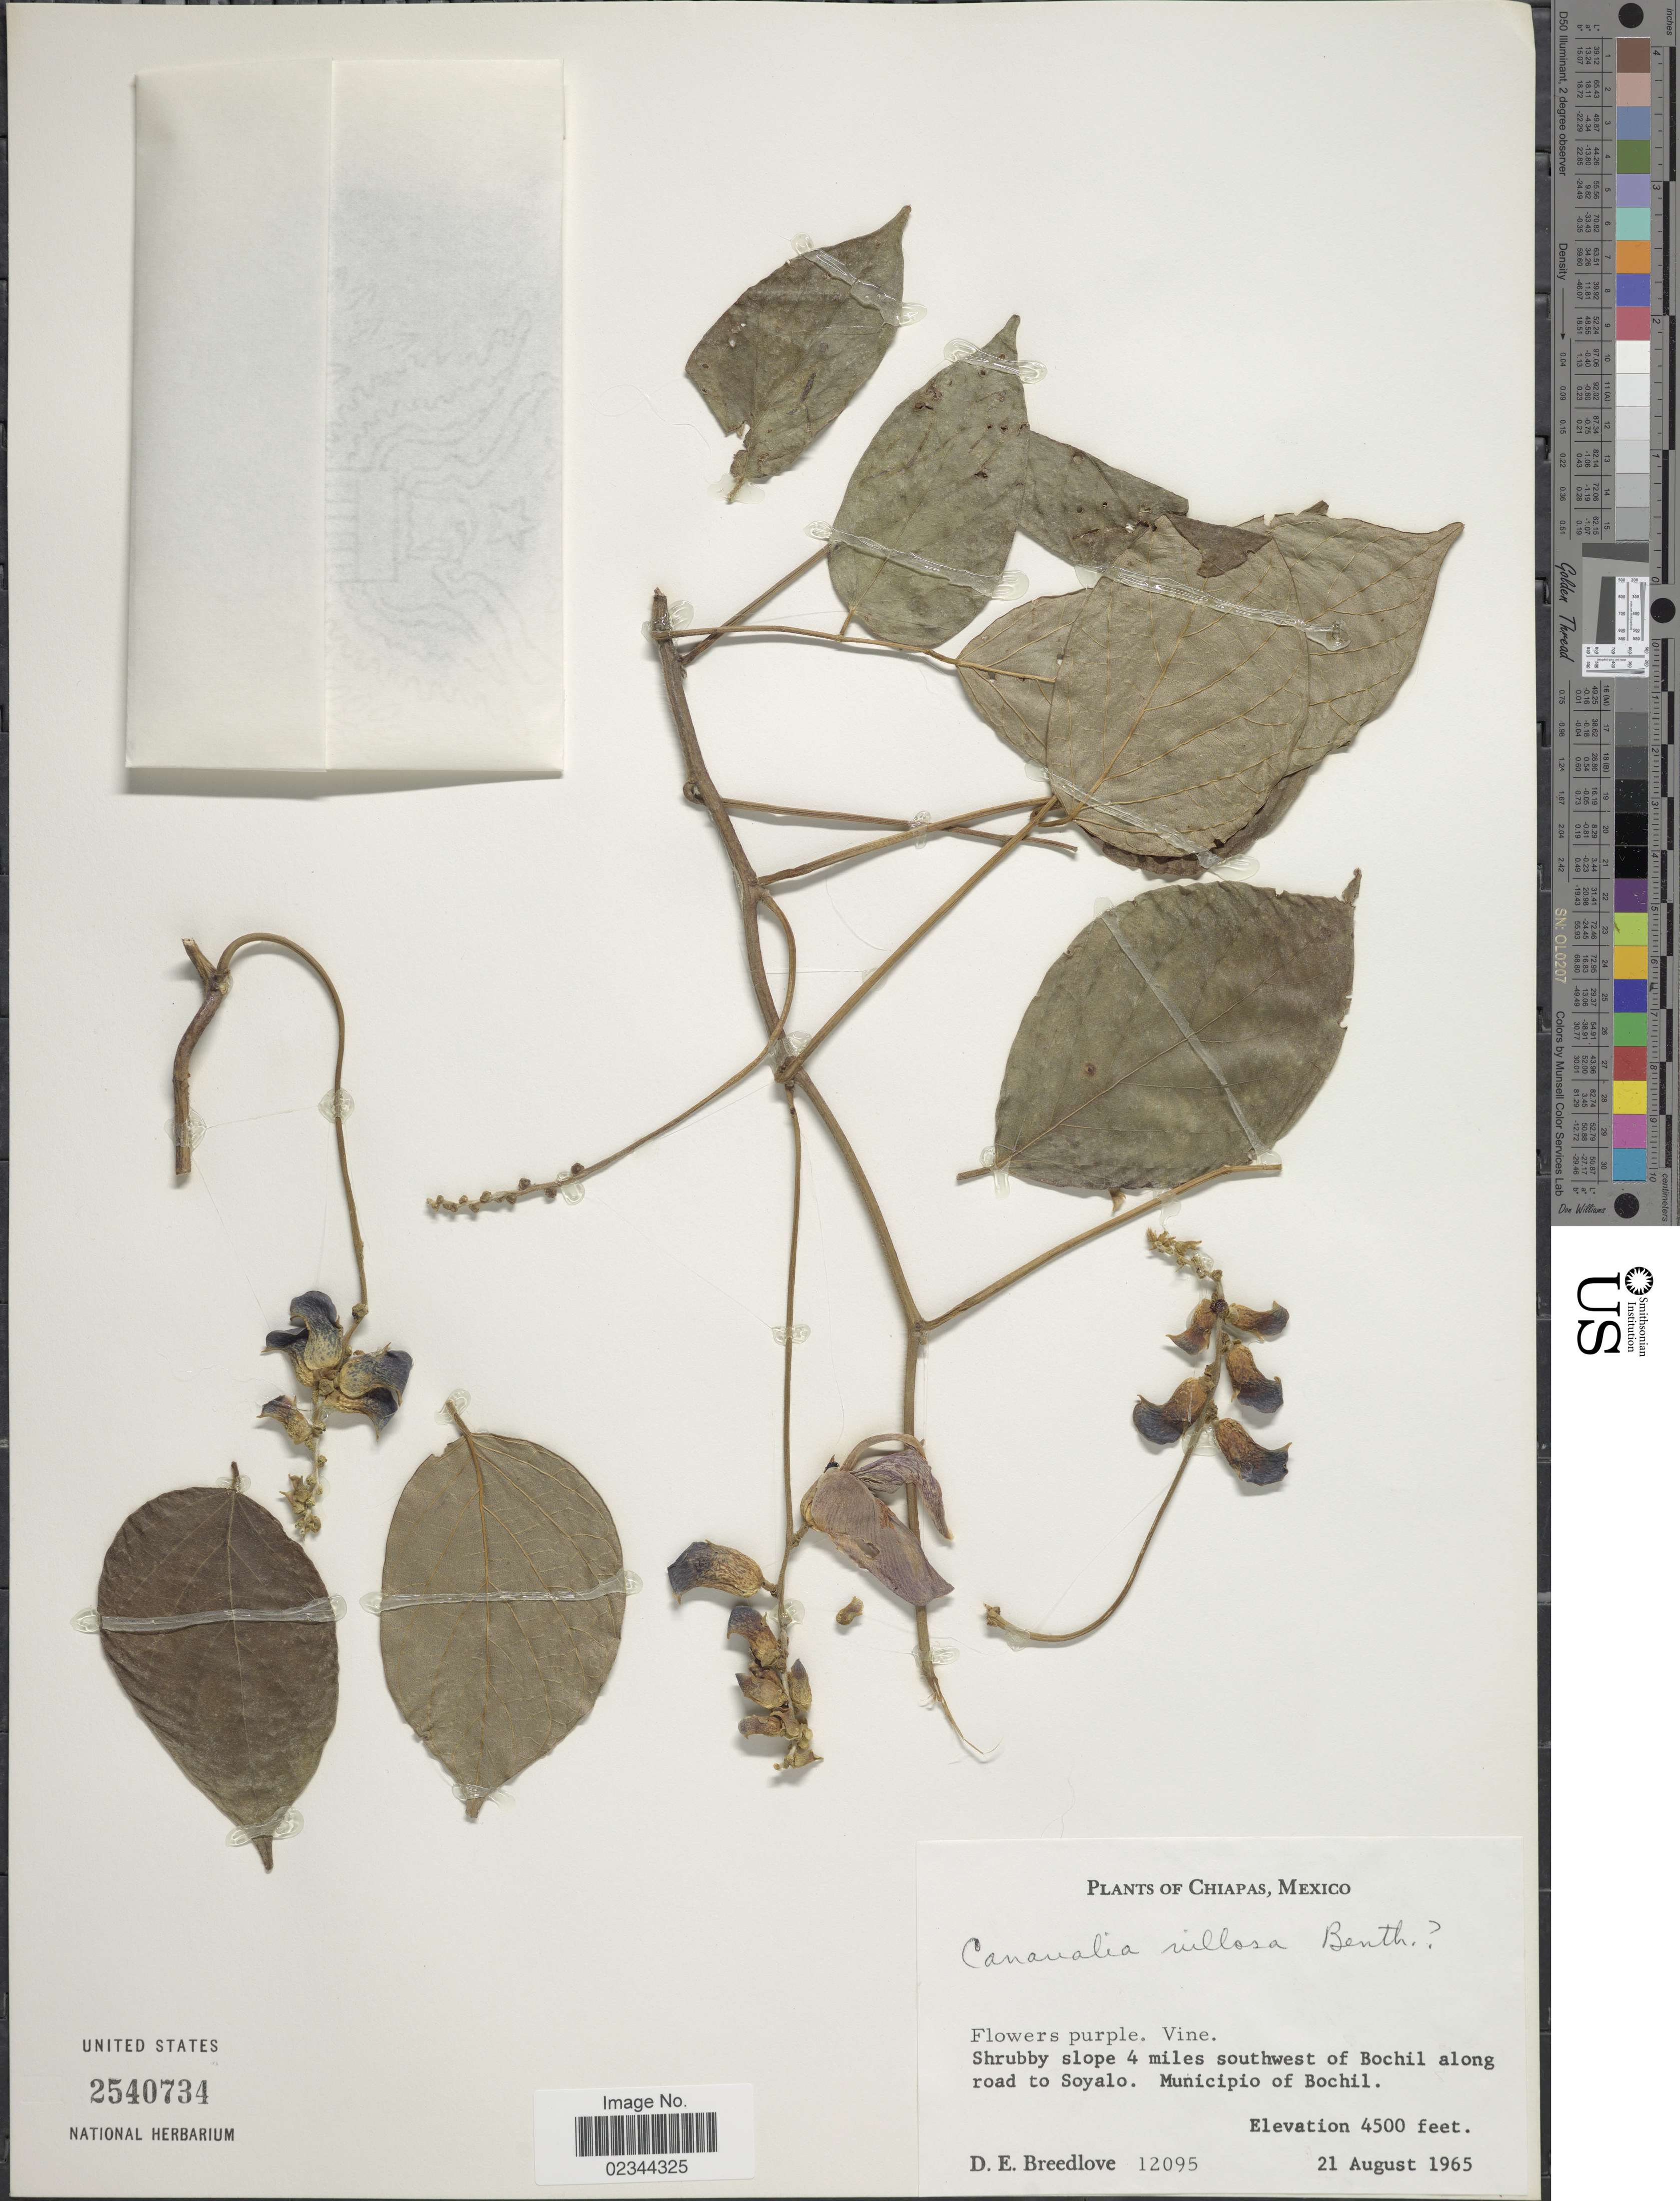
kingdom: Plantae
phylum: Tracheophyta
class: Magnoliopsida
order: Fabales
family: Fabaceae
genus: Canavalia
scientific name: Canavalia villosa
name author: Benth.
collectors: D. E. Breedlove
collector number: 12095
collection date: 1965-08-21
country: Mexico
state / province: Chiapas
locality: Shrubby slope 4 miles southwest of Bochil along road to Soyalo, Municipio of Bochil.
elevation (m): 1372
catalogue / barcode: US 2540734